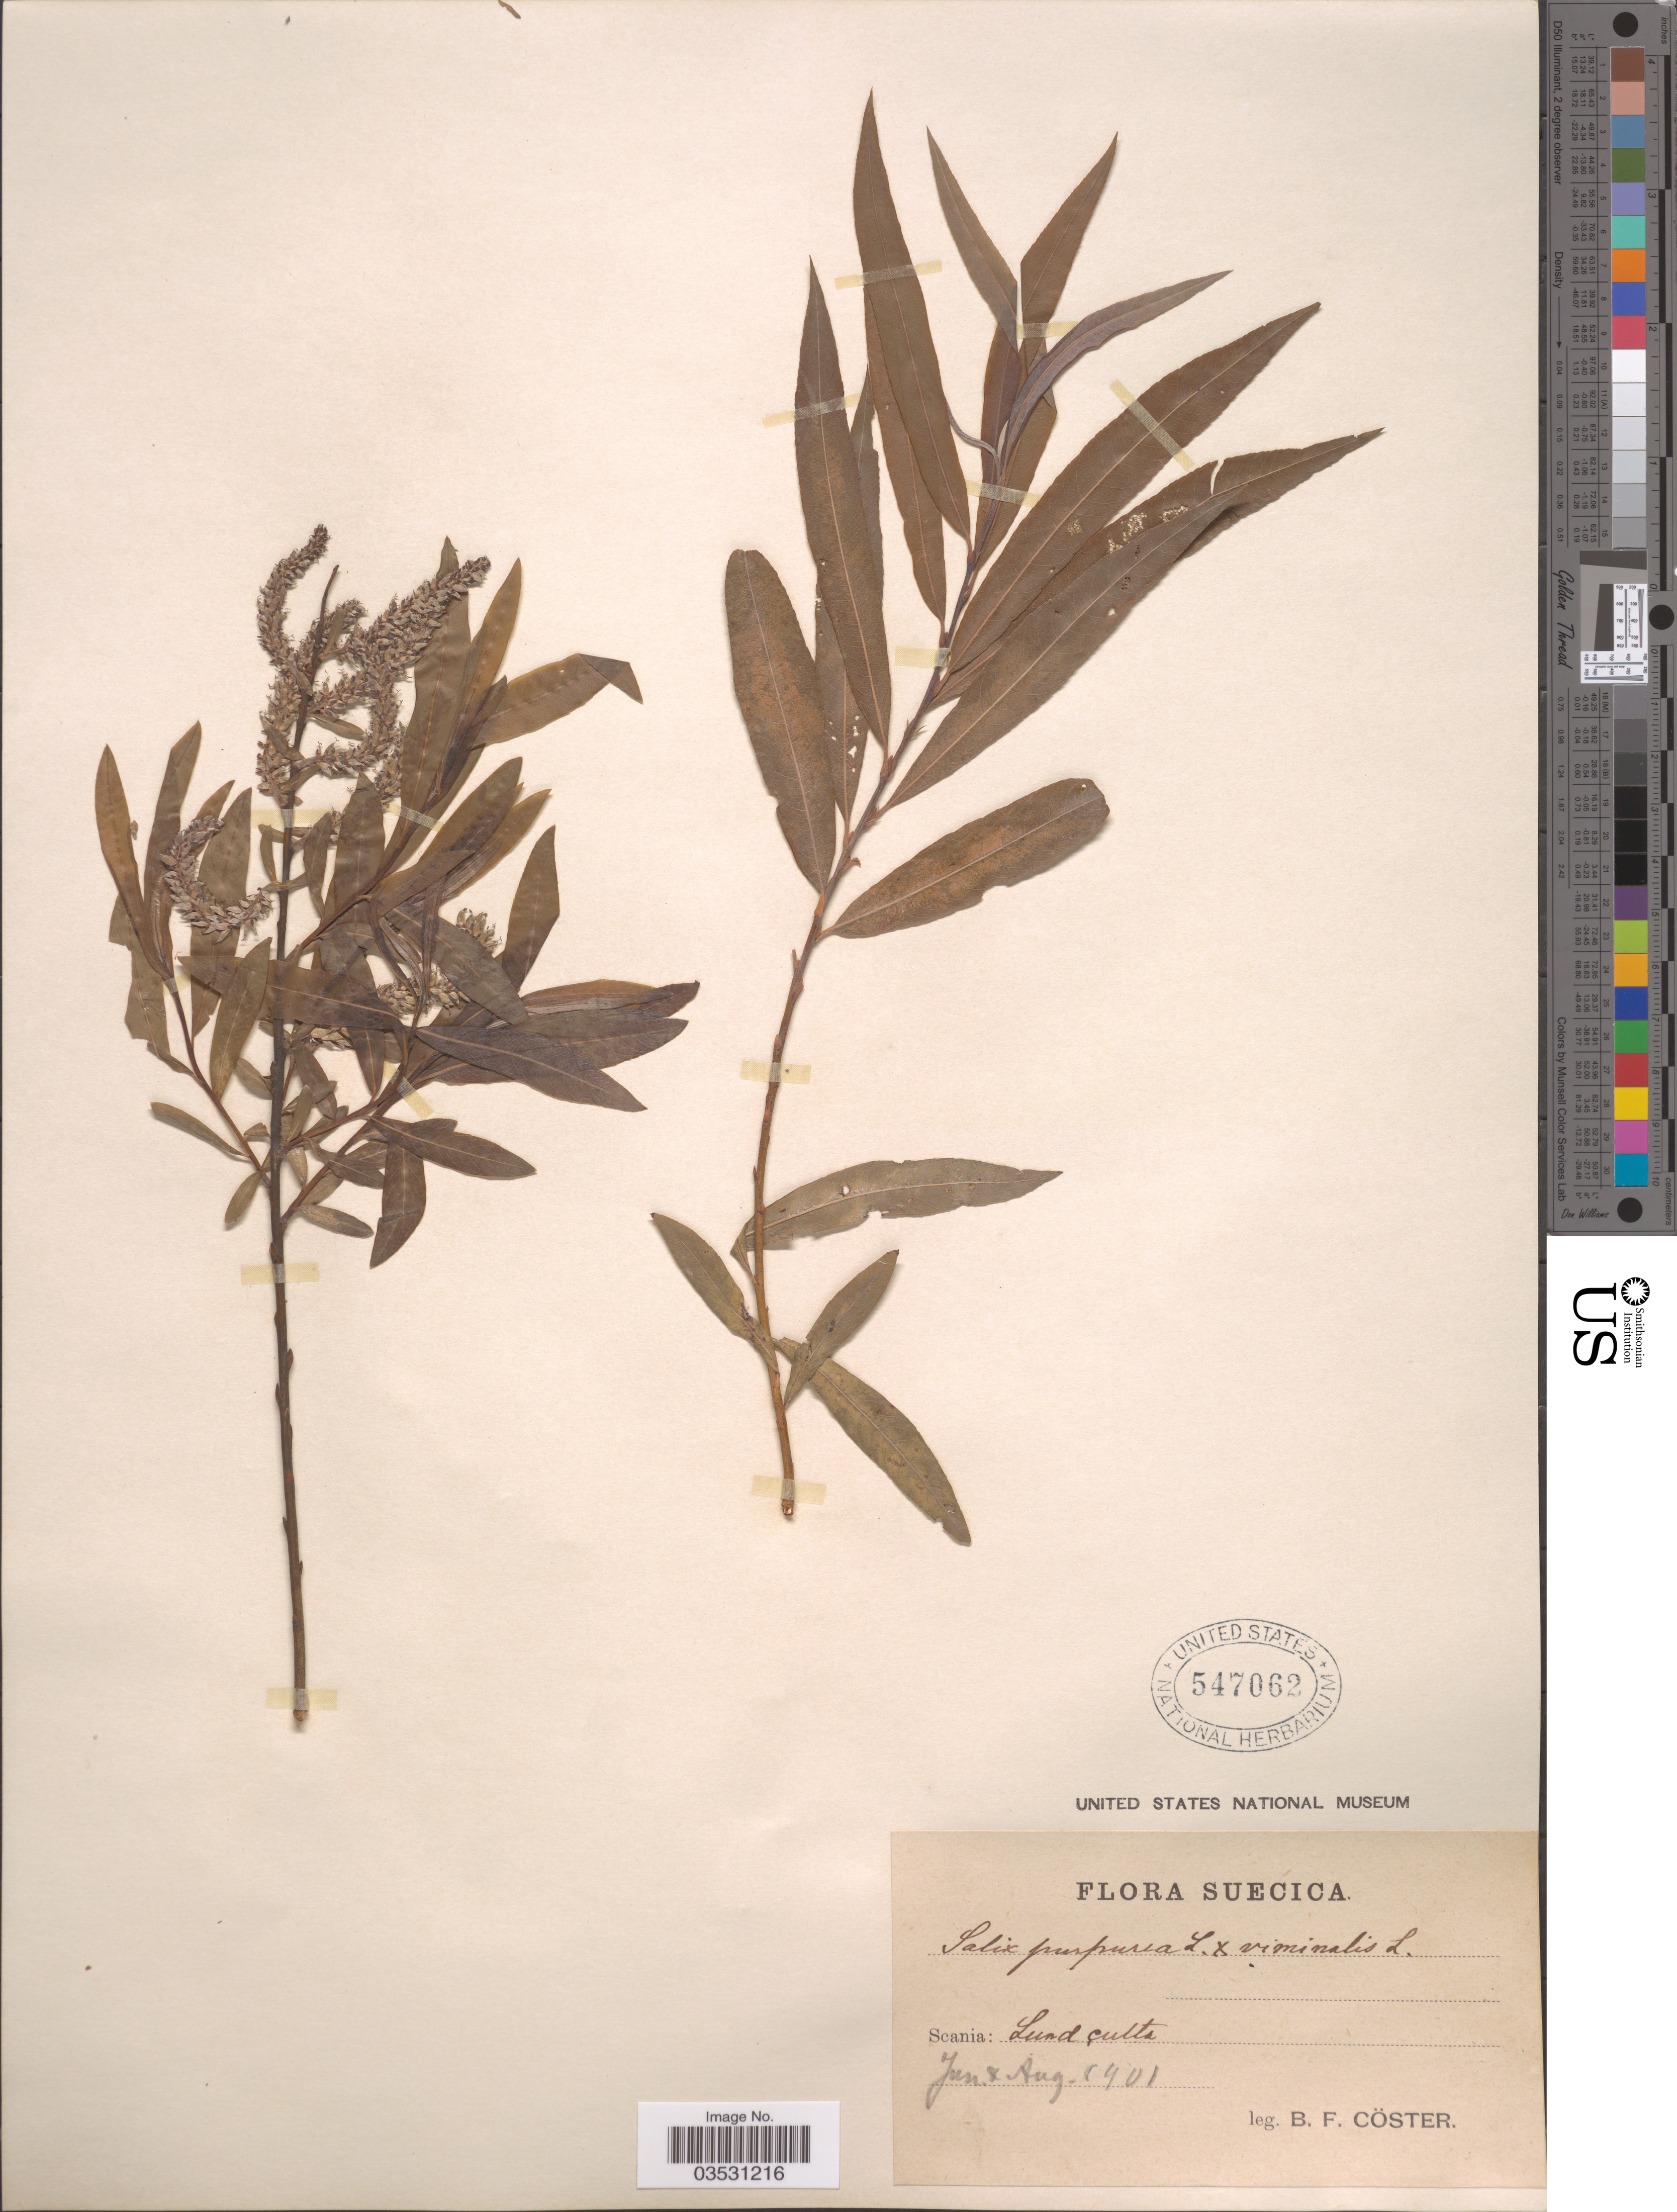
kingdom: Plantae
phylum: Tracheophyta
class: Magnoliopsida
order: Malpighiales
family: Salicaceae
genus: Salix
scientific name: Salix purpurea x S. viminalis L.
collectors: B. Cöster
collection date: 1901-06/1901-08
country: Sweden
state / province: Skåne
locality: Suecica. Scania: Lund cults.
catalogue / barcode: US 547062